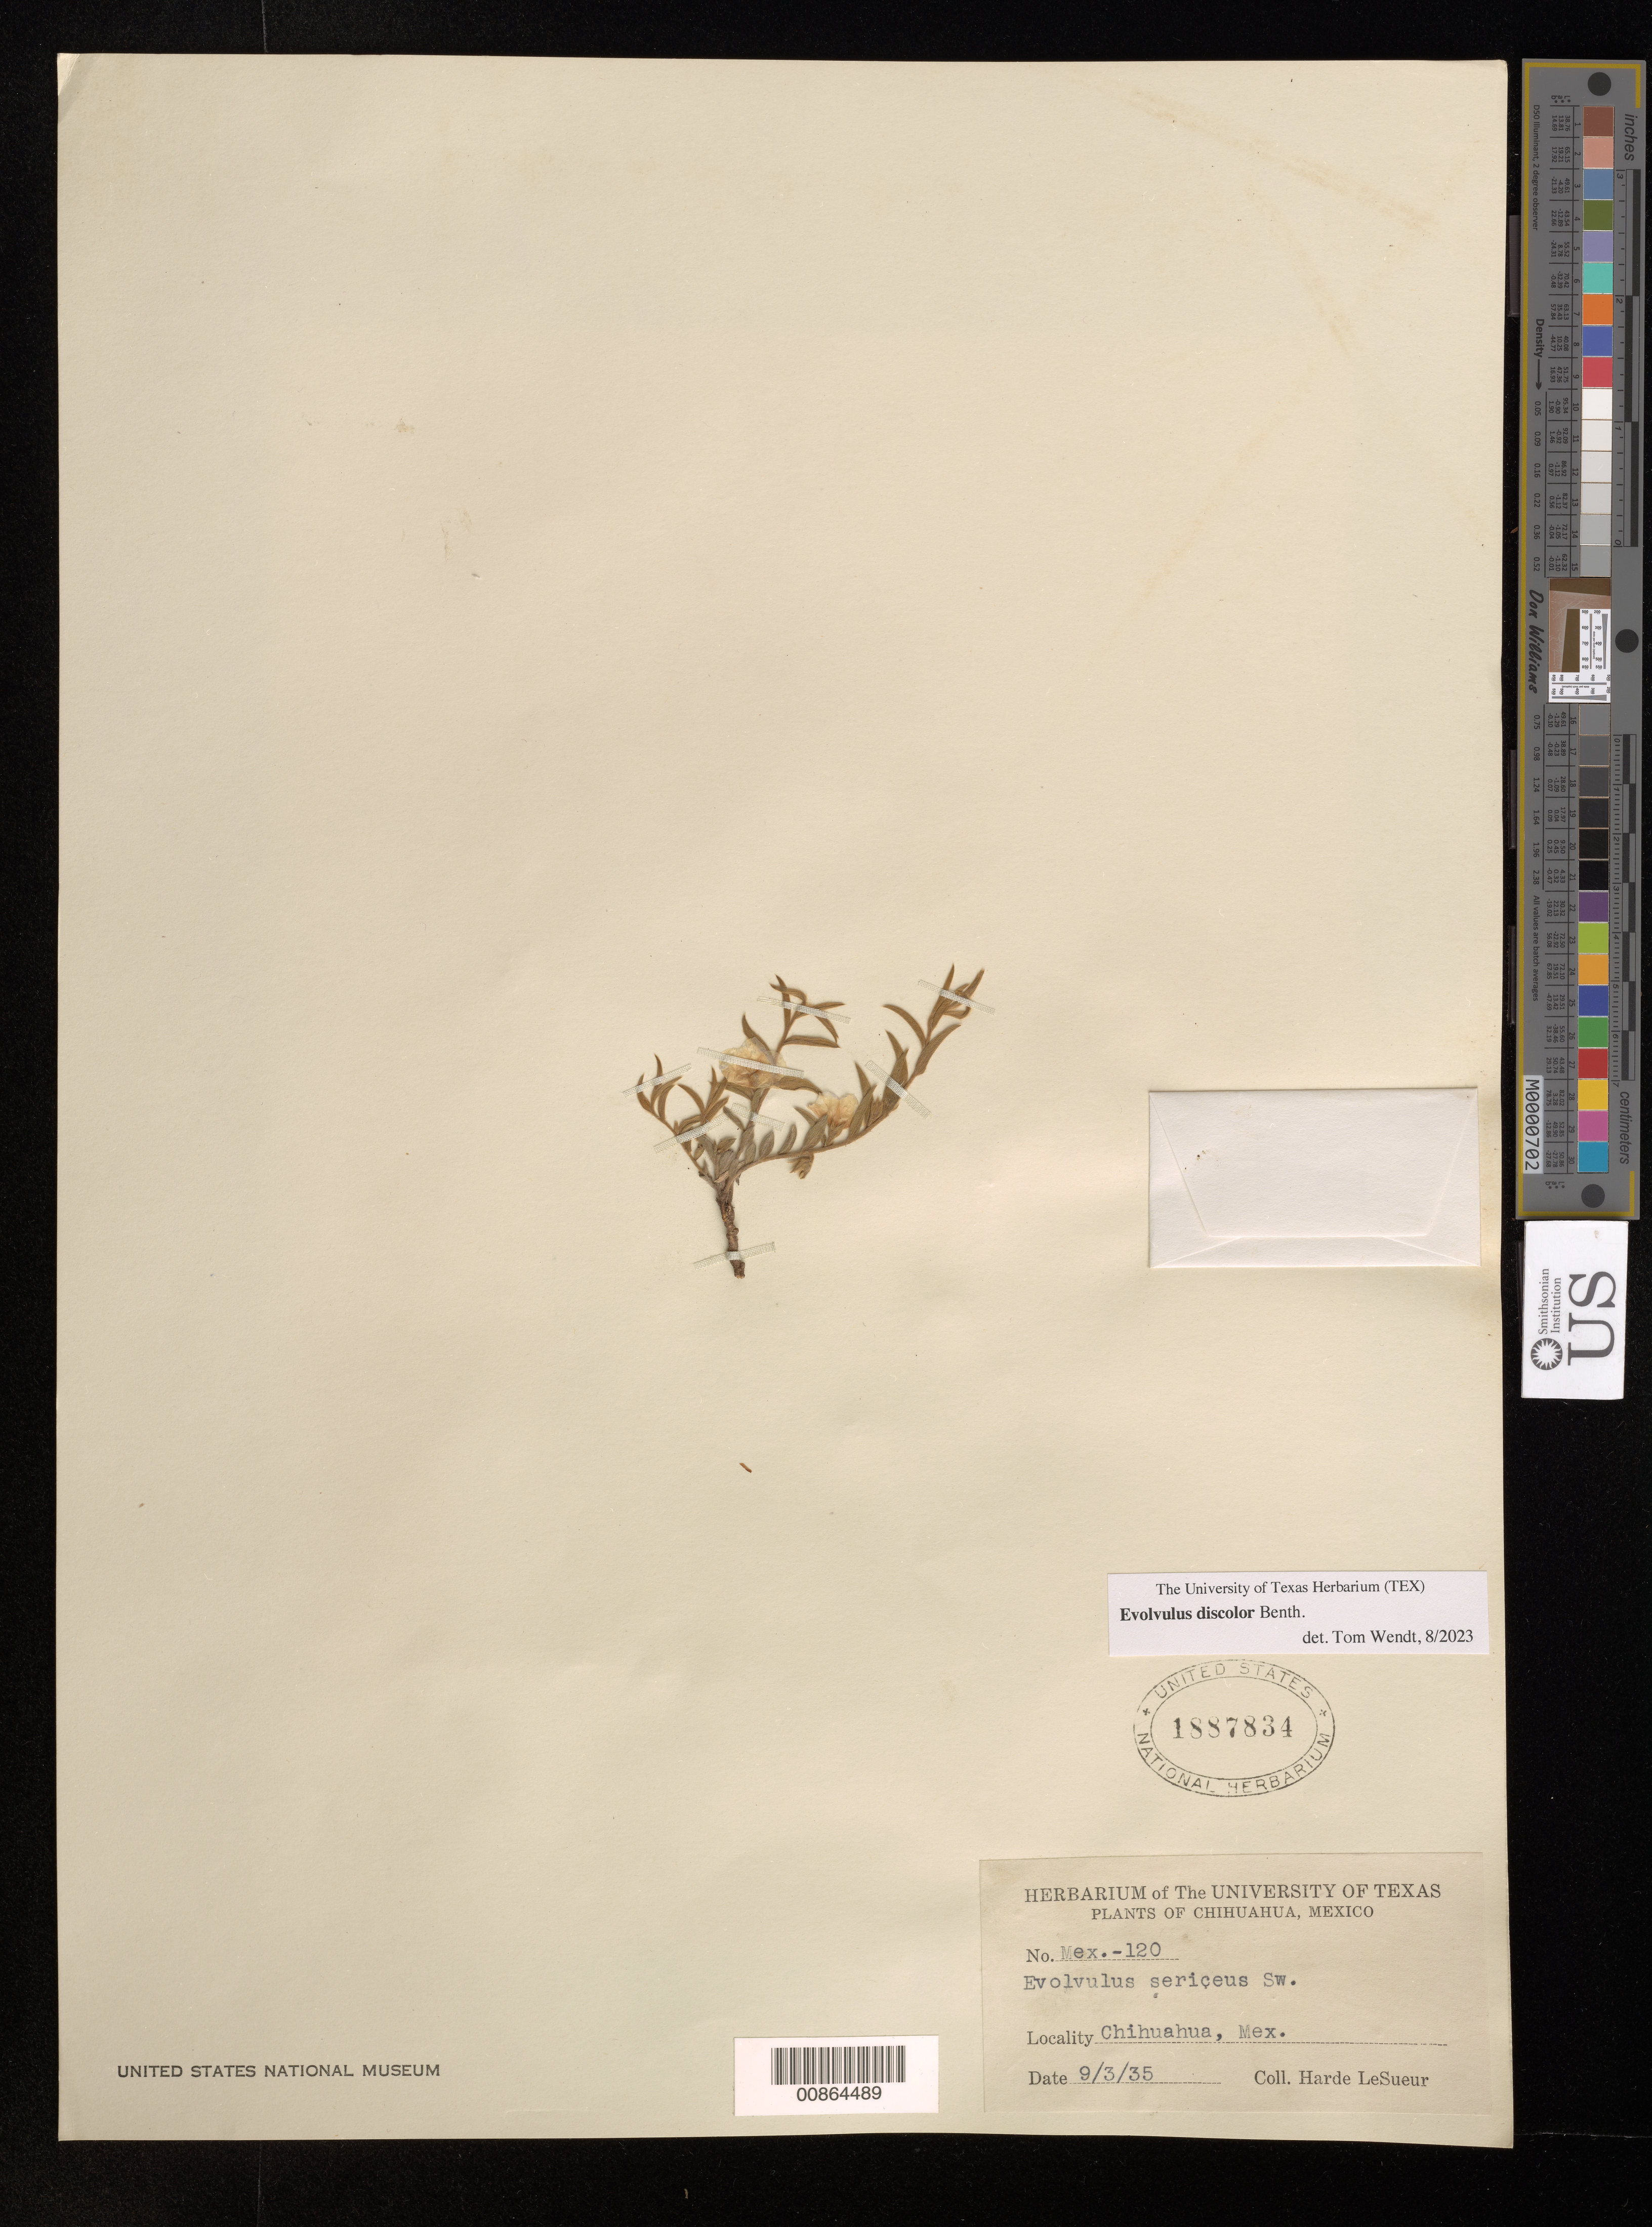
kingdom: Plantae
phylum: Tracheophyta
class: Magnoliopsida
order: Solanales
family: Convolvulaceae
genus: Evolvulus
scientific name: Evolvulus sericeus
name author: Sw.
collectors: D. H. LeSueur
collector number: Mex - 120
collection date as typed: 03 Sep 1935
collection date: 1935-09-03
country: Mexico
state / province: Chihuahua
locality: Chihuahua.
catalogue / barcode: US 1887834